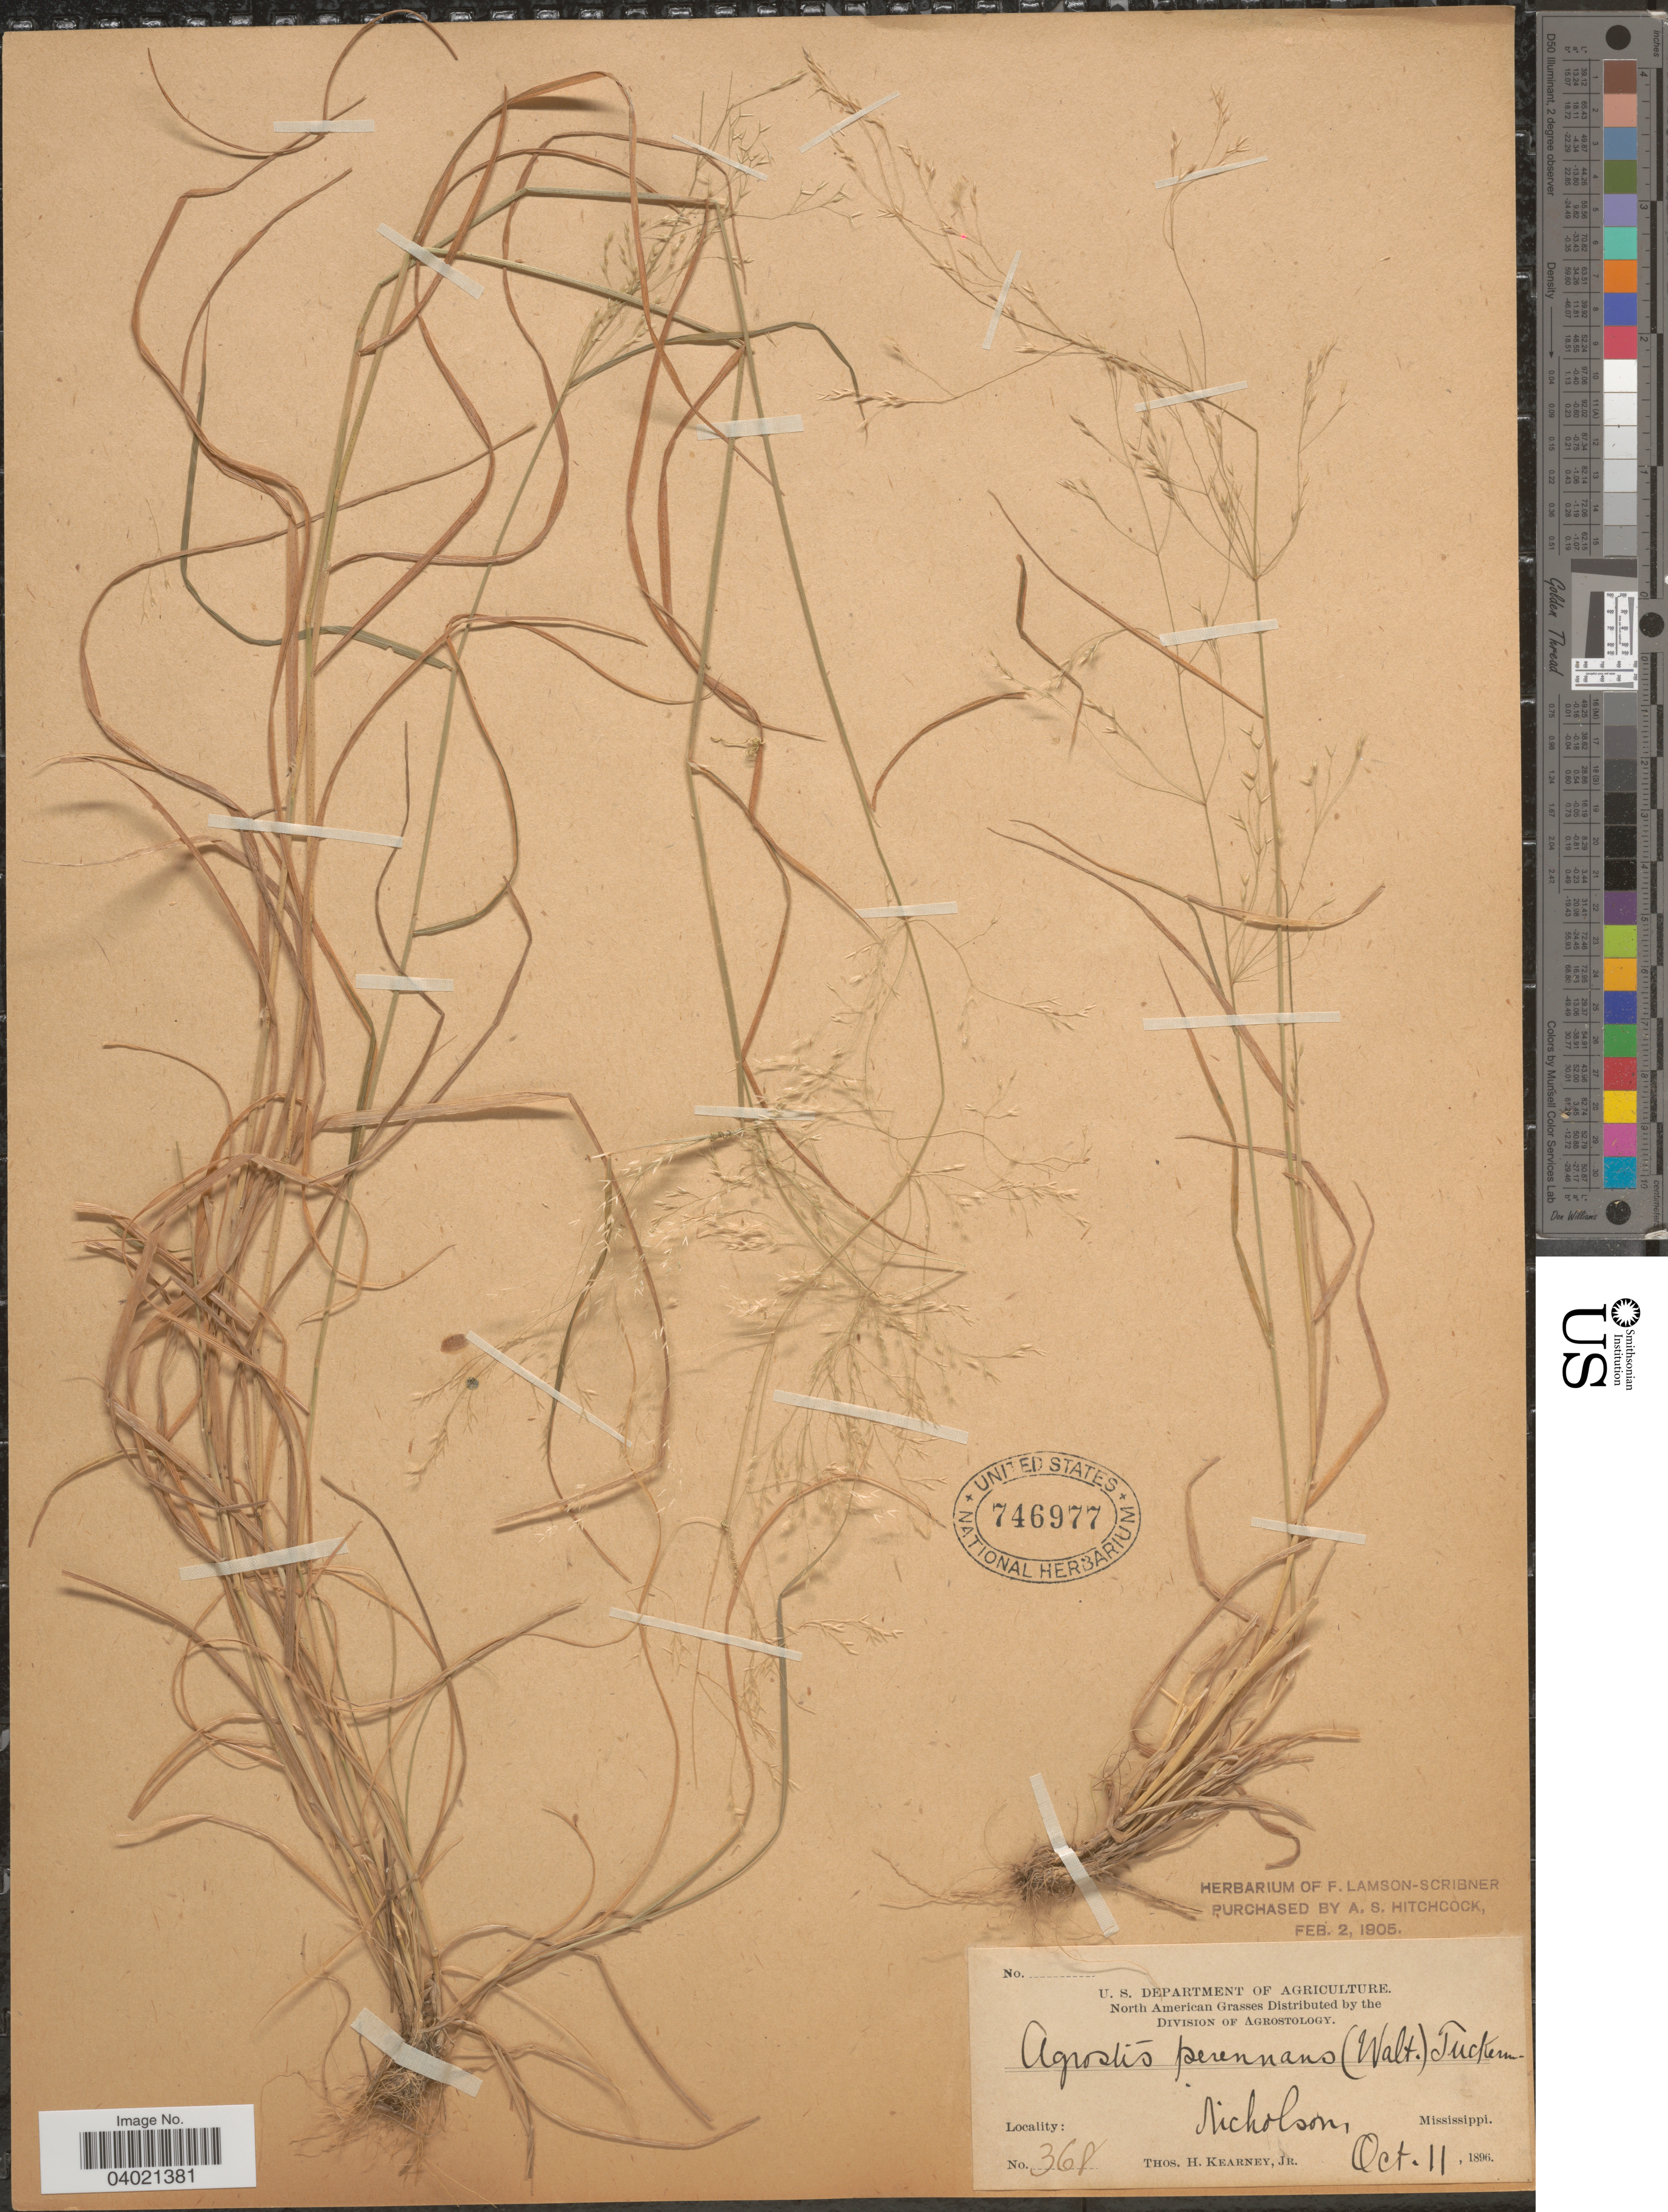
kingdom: Plantae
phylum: Tracheophyta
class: Liliopsida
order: Poales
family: Poaceae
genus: Agrostis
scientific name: Agrostis perennans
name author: (Walter) Tuck.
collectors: T. H. Kearney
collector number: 368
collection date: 1896-10-11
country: United States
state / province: Mississippi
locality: Nicholson.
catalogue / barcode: US 746977